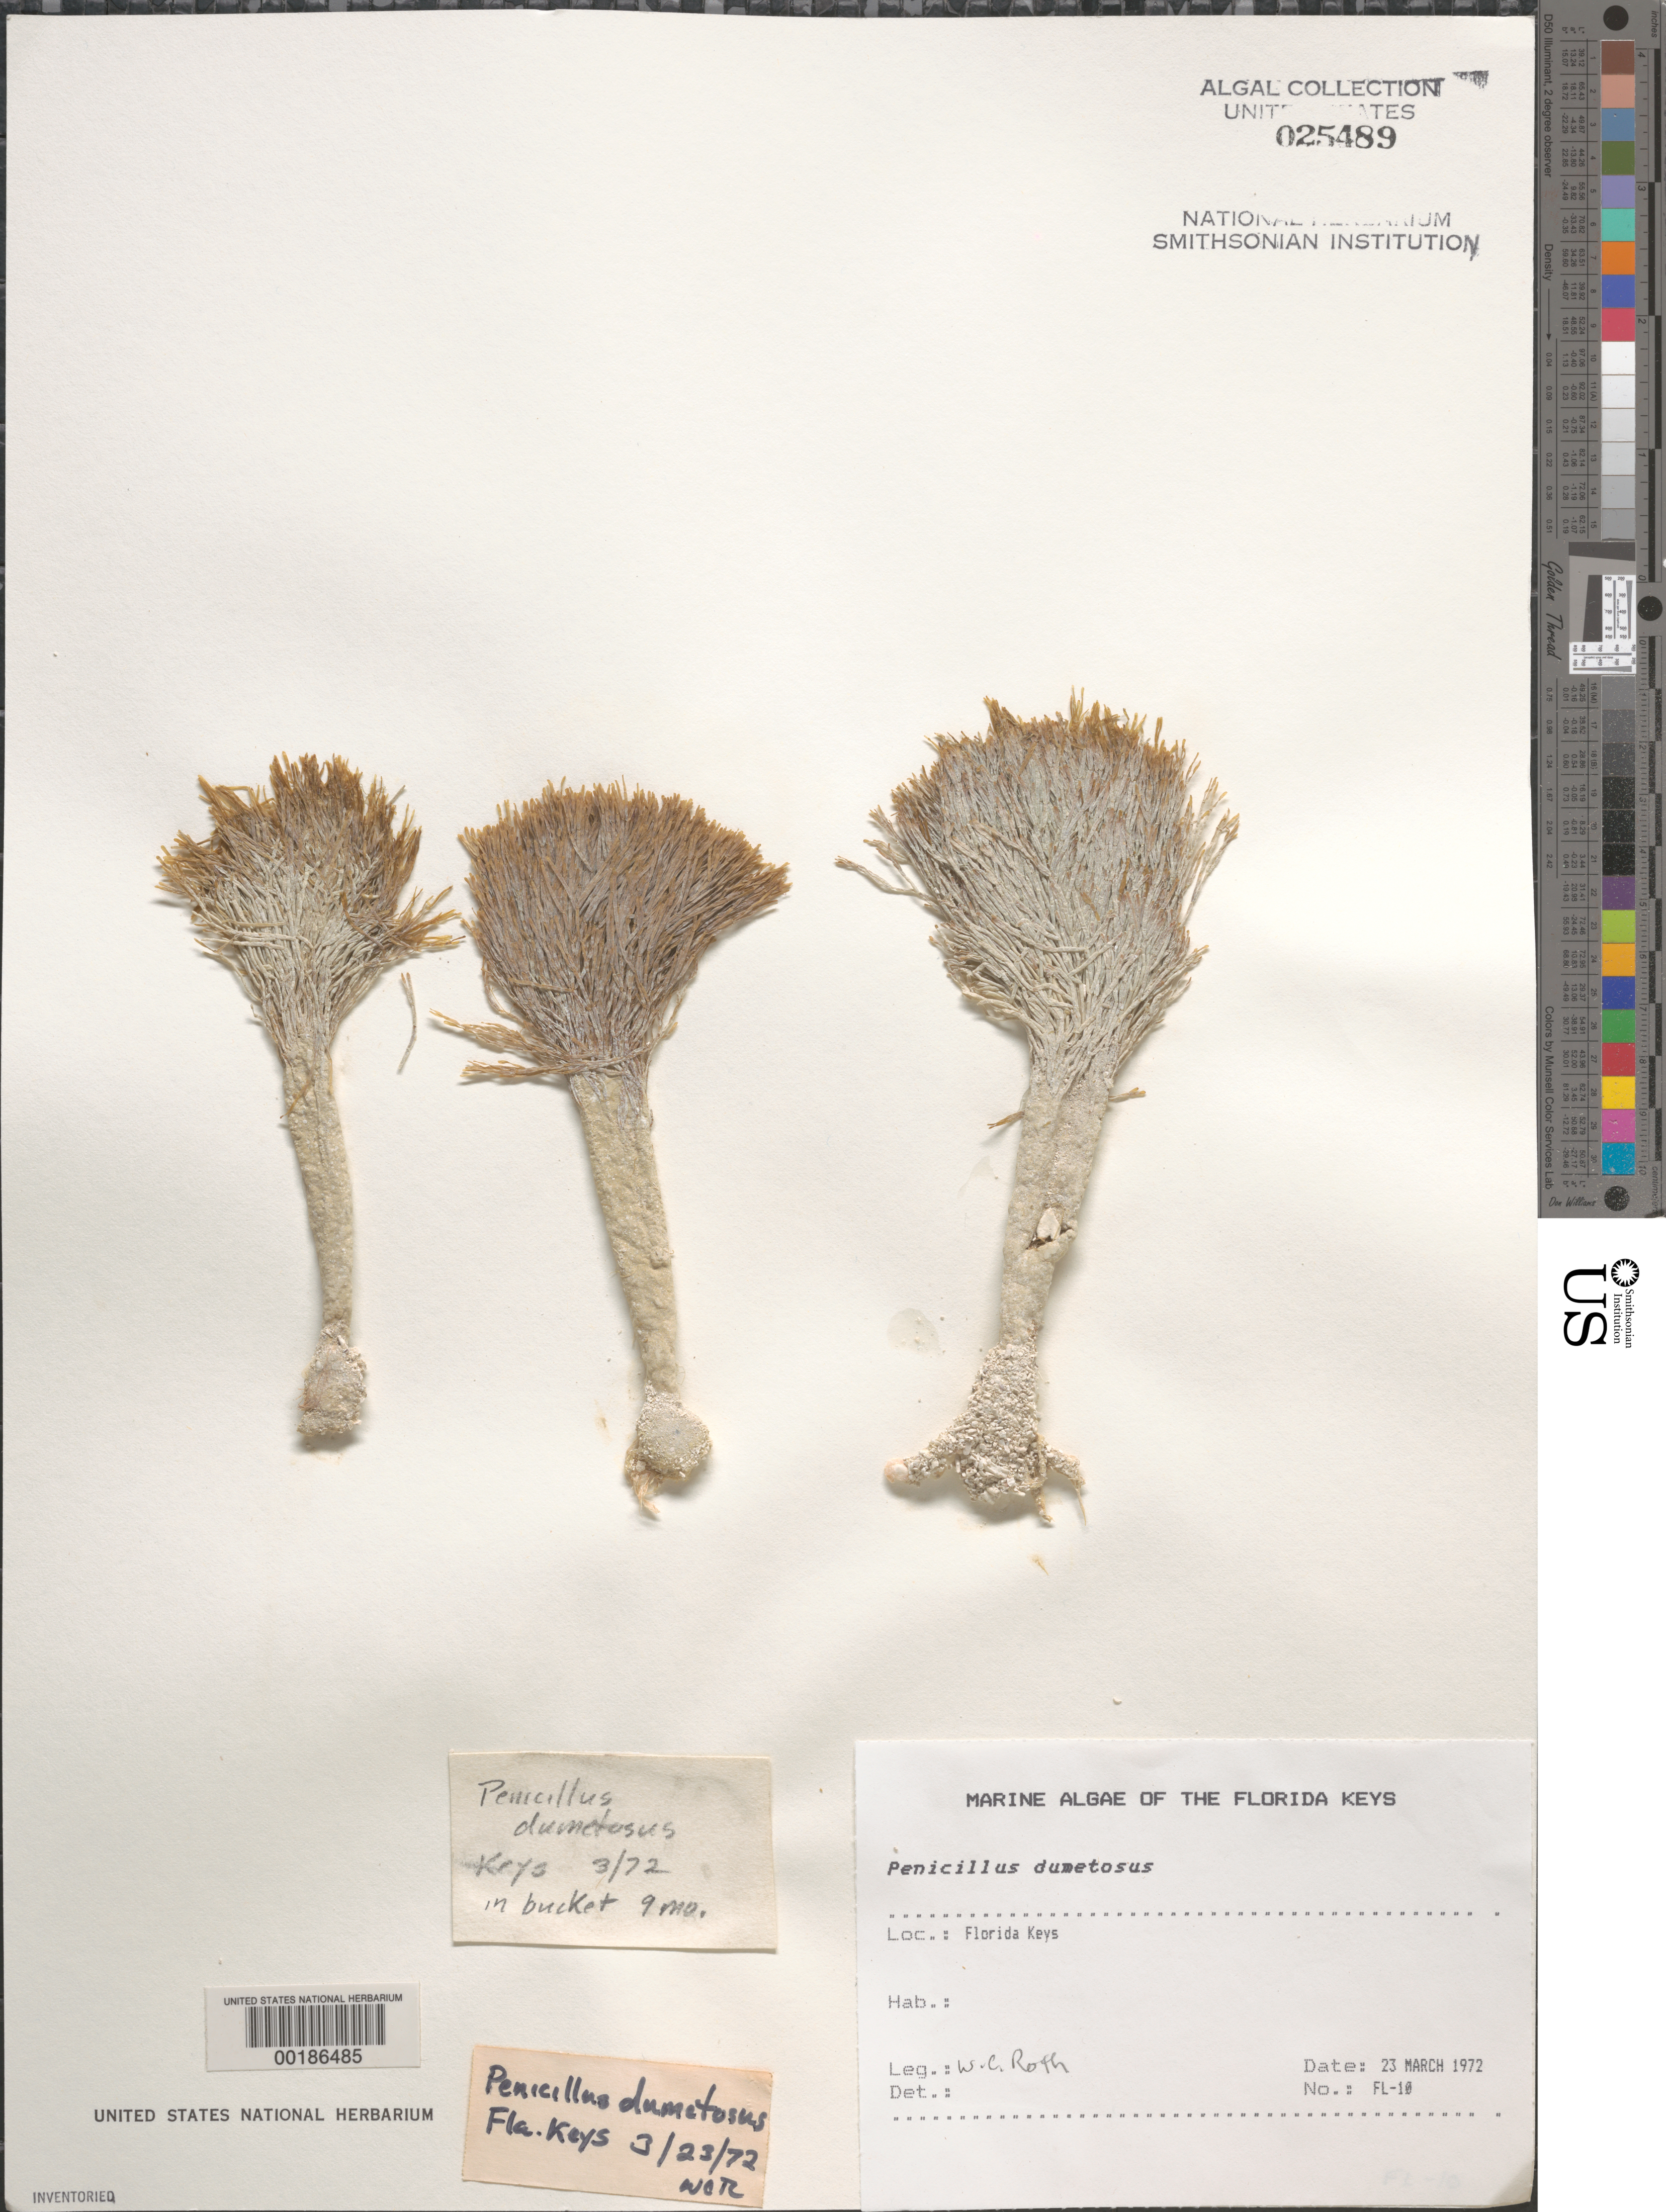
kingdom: Plantae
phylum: Chlorophyta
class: Ulvophyceae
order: Bryopsidales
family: Udoteaceae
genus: Penicillus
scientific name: Penicillus dumetosus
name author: (J.V.Lamouroux) Blainville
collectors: W. C. Roth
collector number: Fl-10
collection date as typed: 23 Mar 1972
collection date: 1972-03-23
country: United States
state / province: Florida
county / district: Monroe County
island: Florida Keys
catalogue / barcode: US 25489